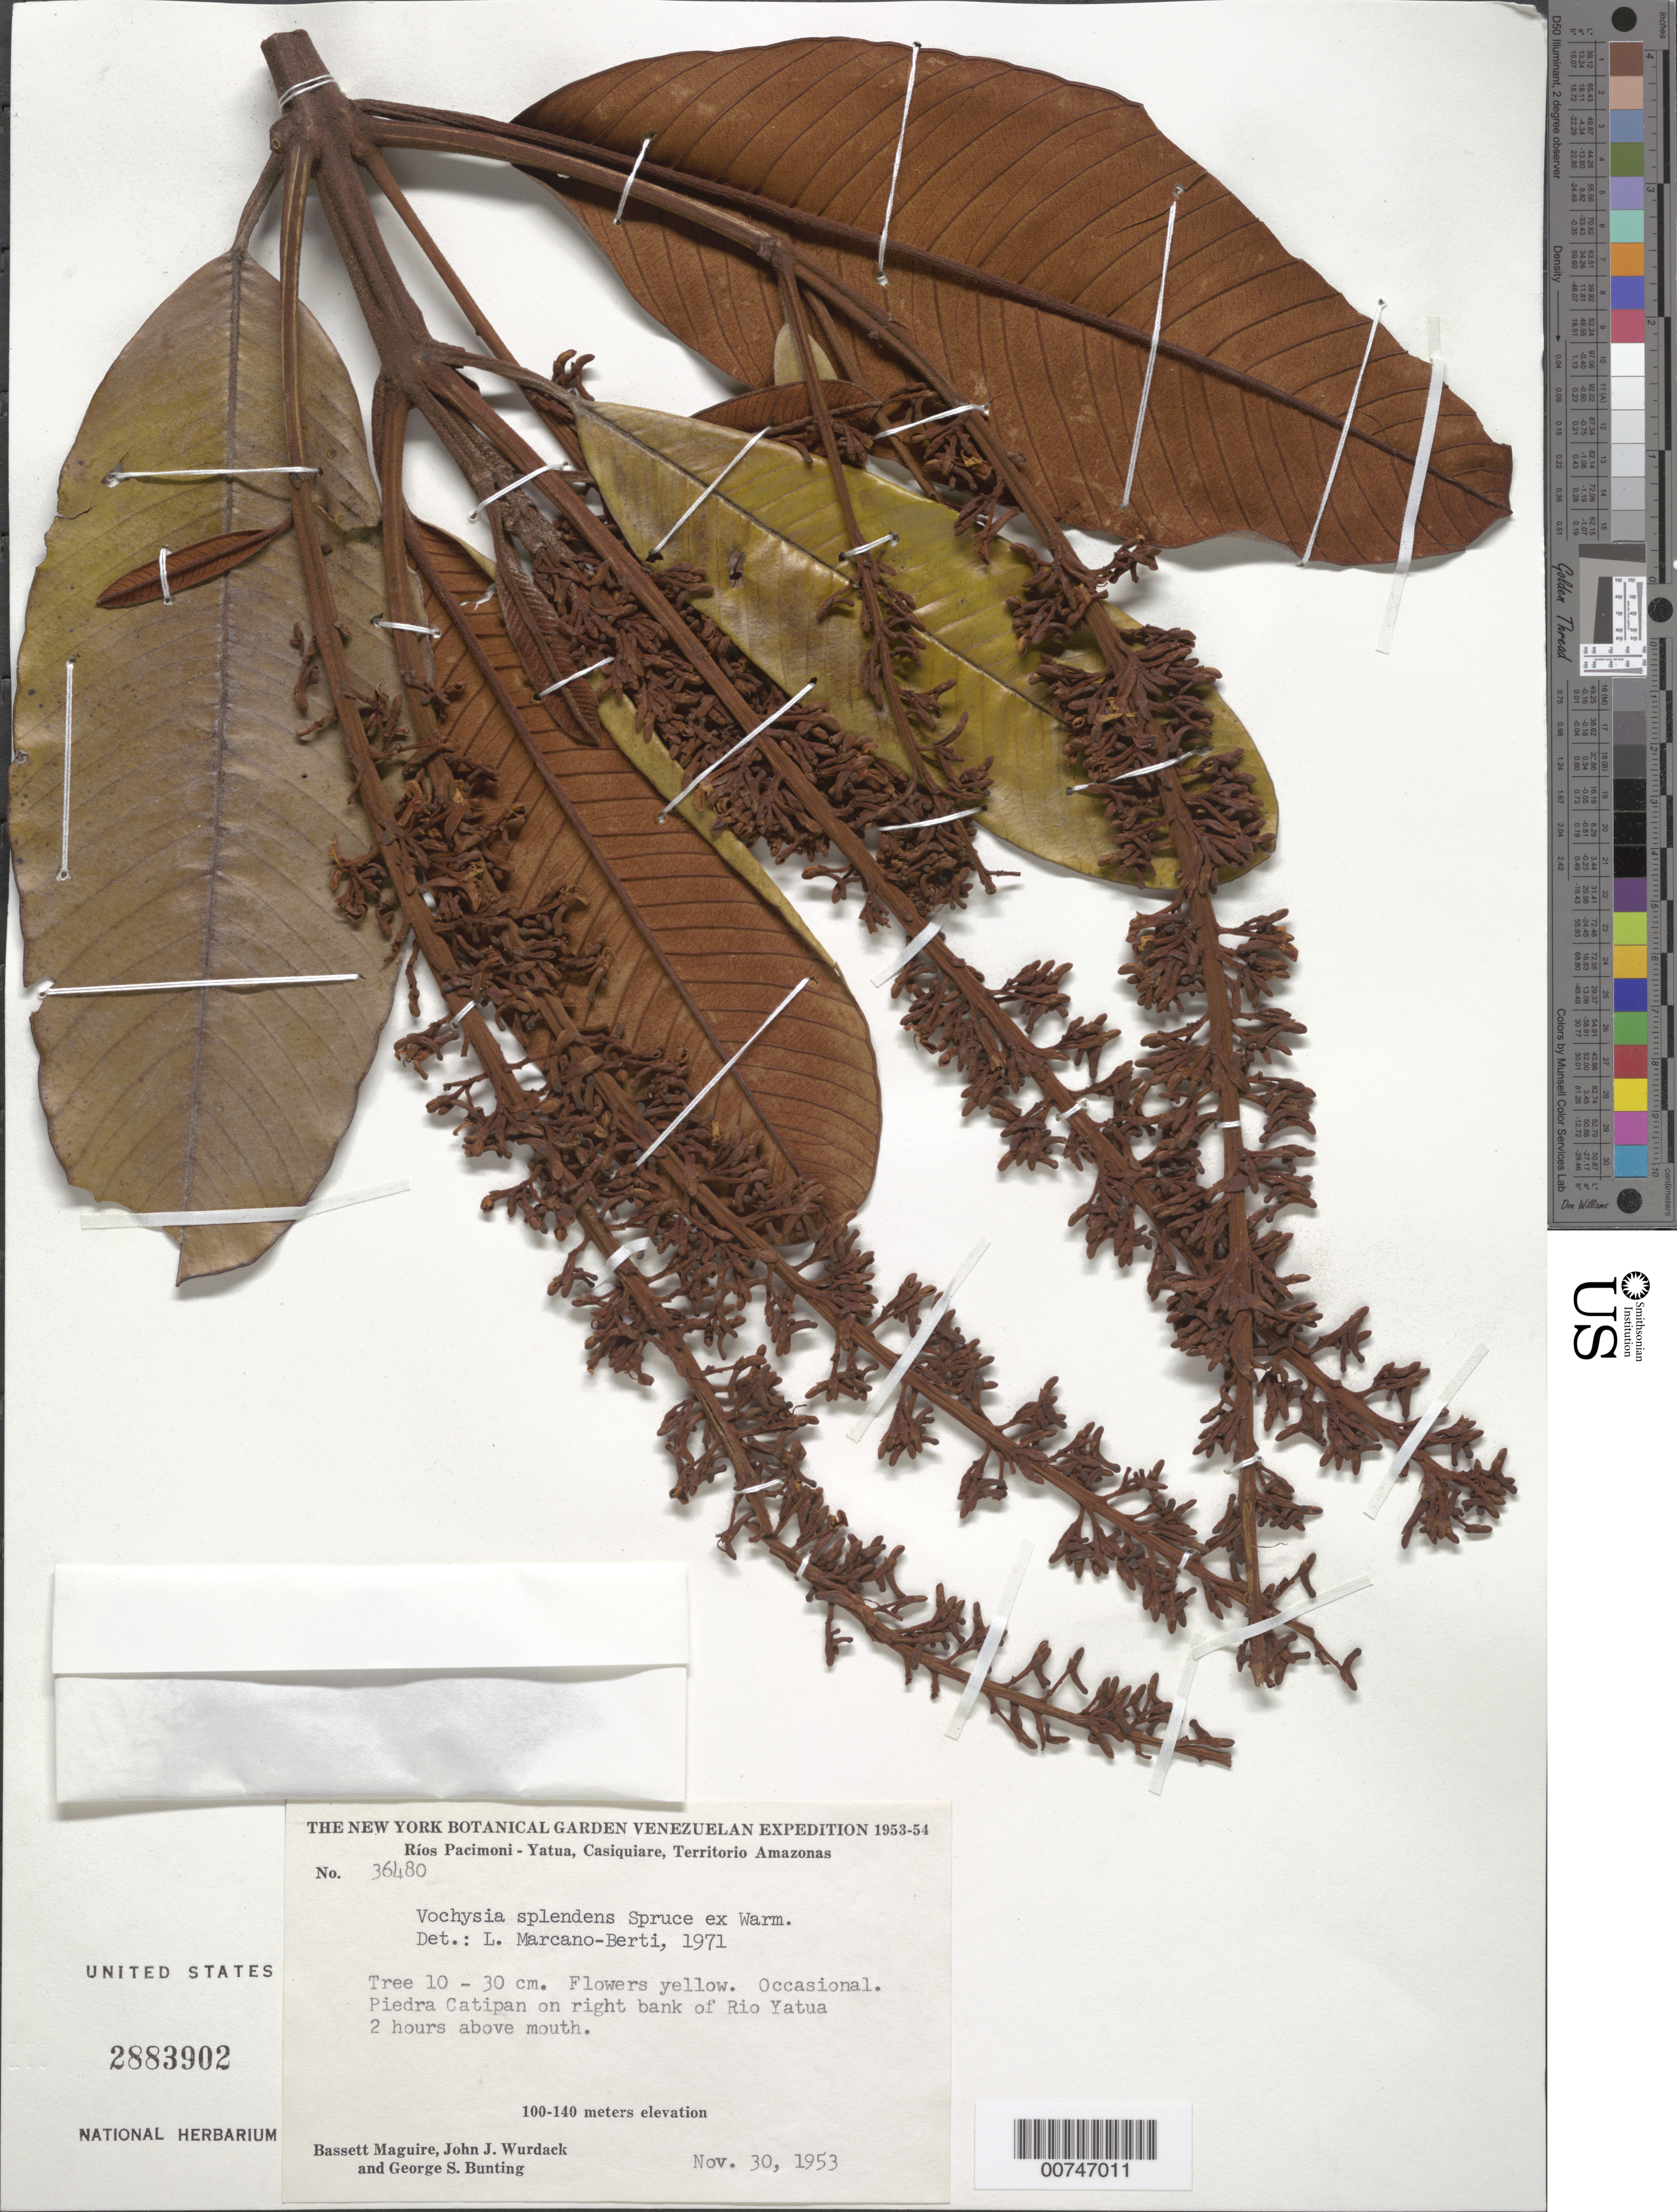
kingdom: Plantae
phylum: Tracheophyta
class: Magnoliopsida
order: Myrtales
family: Vochysiaceae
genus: Vochysia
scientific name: Vochysia splendens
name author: Spruce ex Warm. in Mart.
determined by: Marcano-Berti, L.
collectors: B. Maguire, J. J. Wurdack & G. S. Bunting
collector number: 36480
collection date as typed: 30-Nov-53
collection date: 1953-11-30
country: Venezuela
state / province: Amazonas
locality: Piedra Catipán; Río Yatua, 2 hours above mouth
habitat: Riverbank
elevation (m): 100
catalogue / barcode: US 2883902